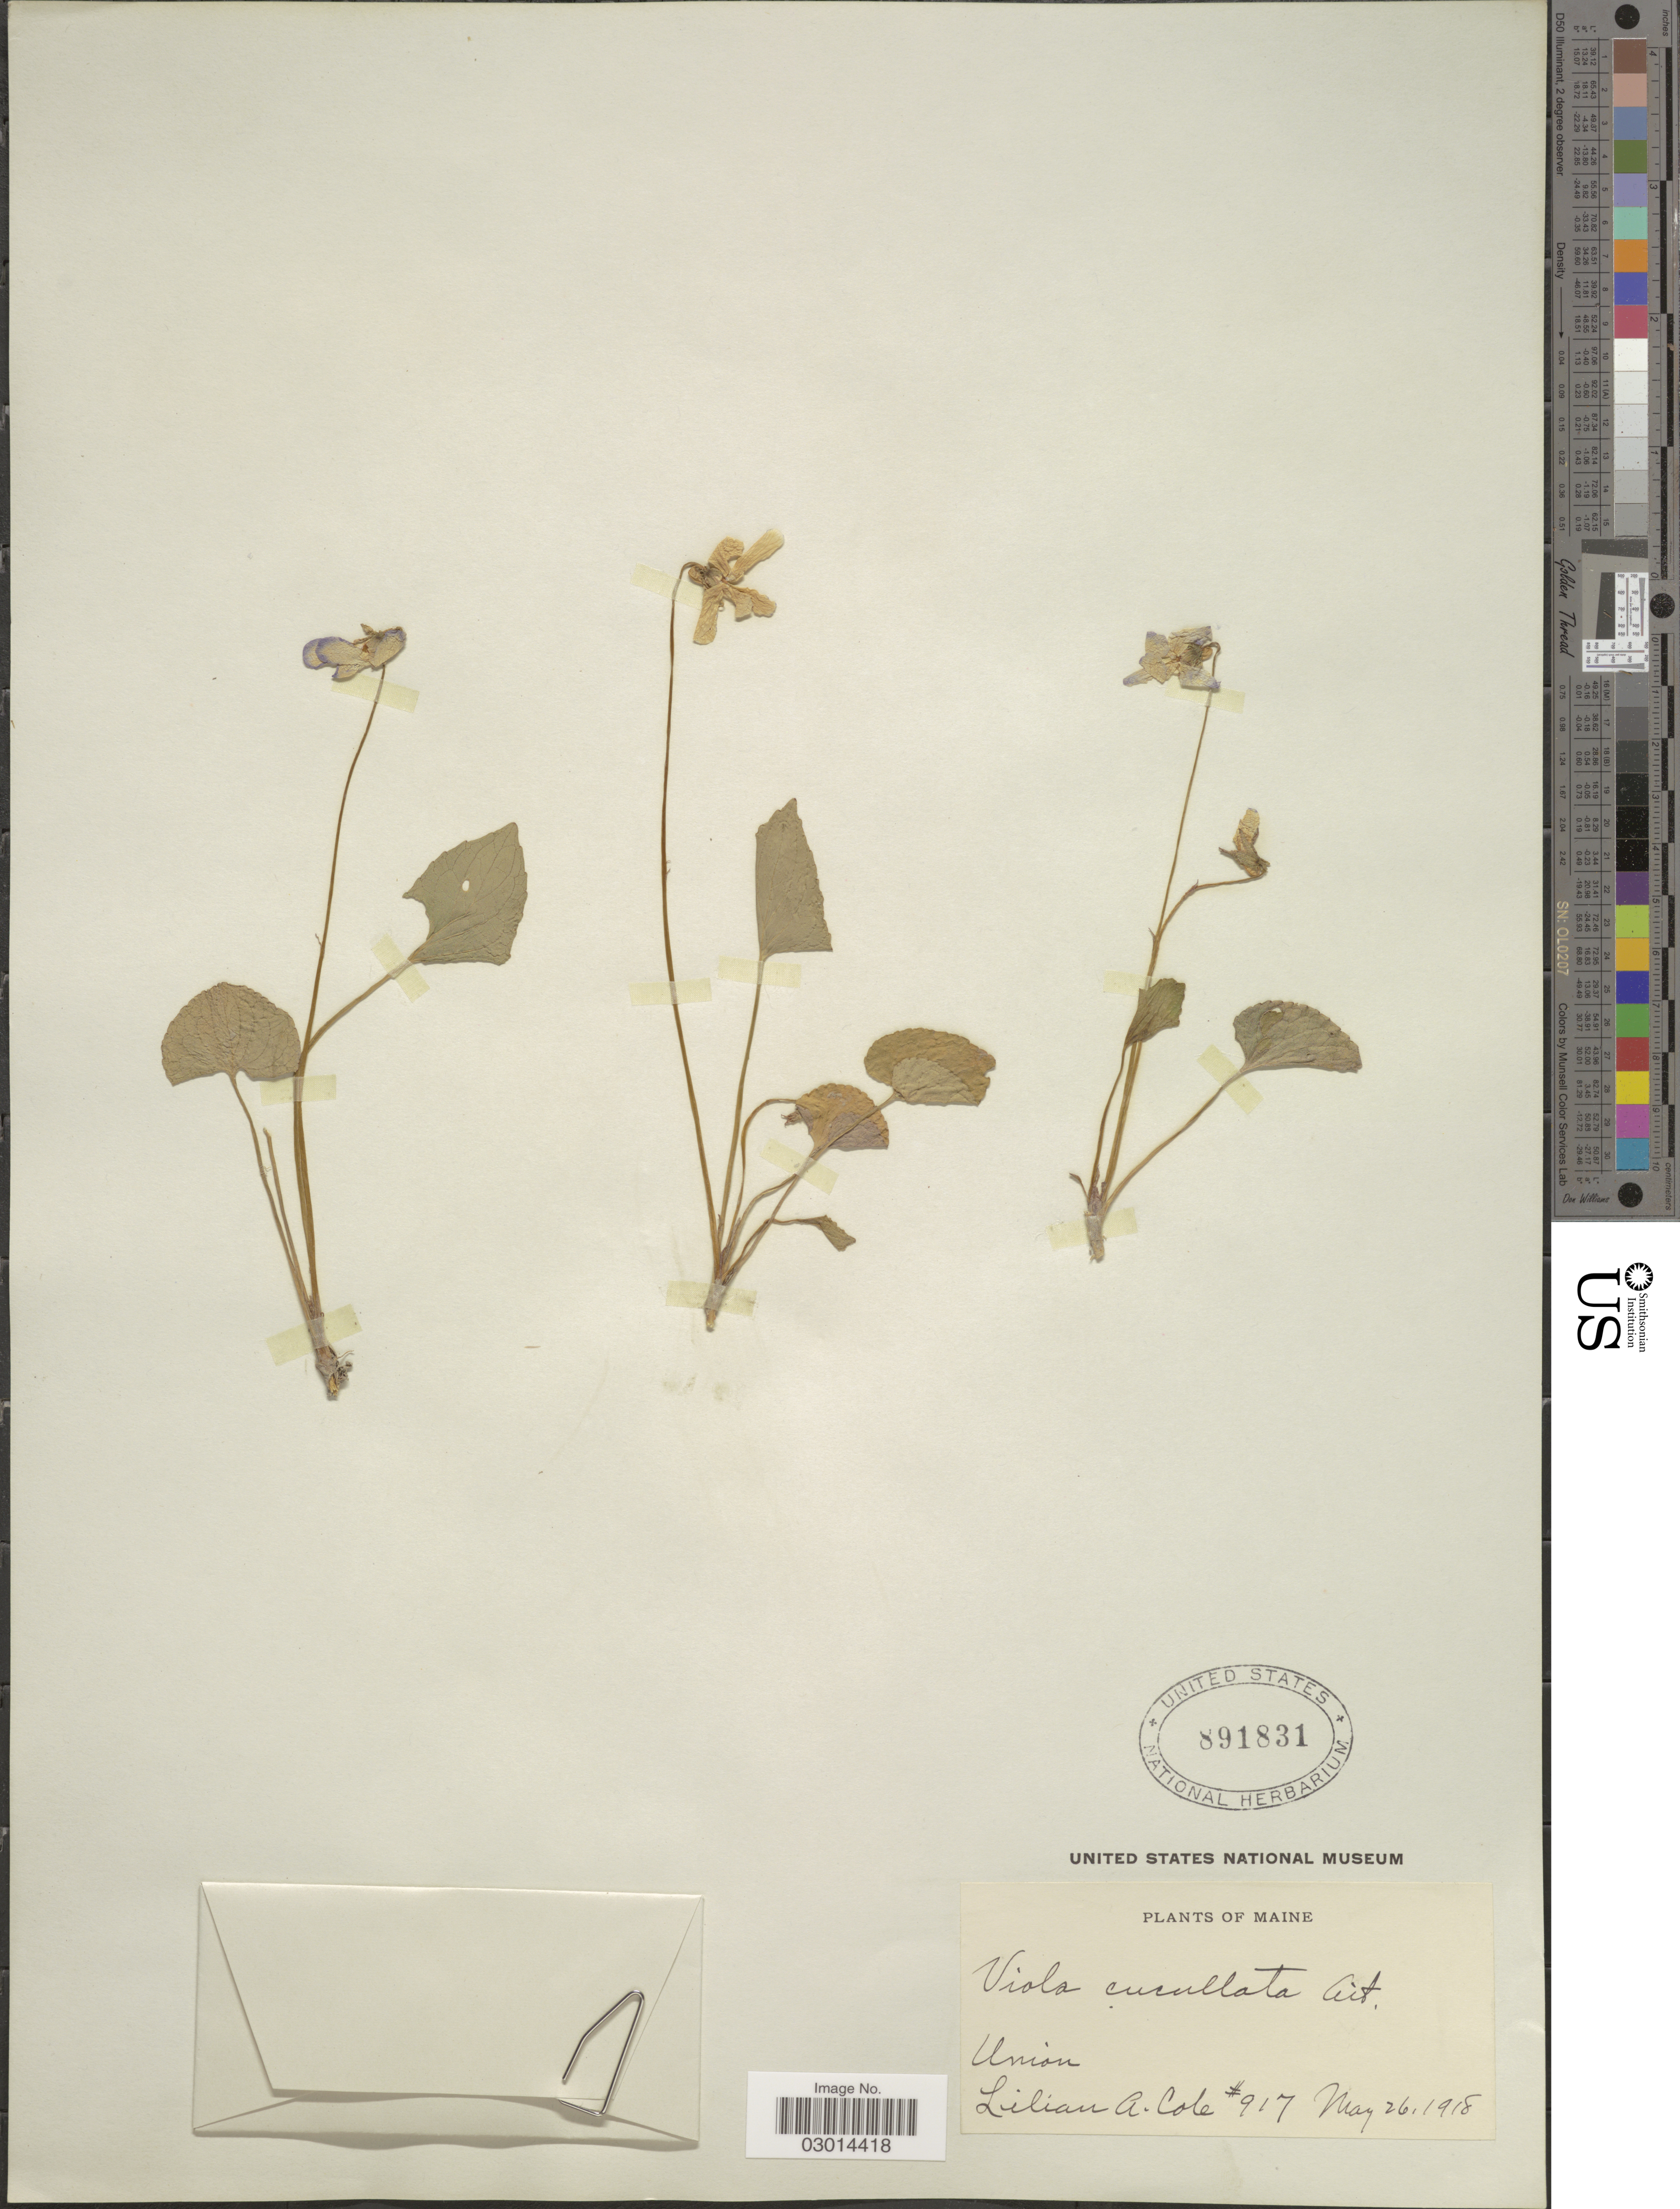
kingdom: Plantae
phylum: Tracheophyta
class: Magnoliopsida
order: Malpighiales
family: Violaceae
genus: Viola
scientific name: Viola cucullata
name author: Aiton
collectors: L. A. Cole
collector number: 917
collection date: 1918-05-26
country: United States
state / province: Maine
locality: Union.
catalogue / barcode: US 891831